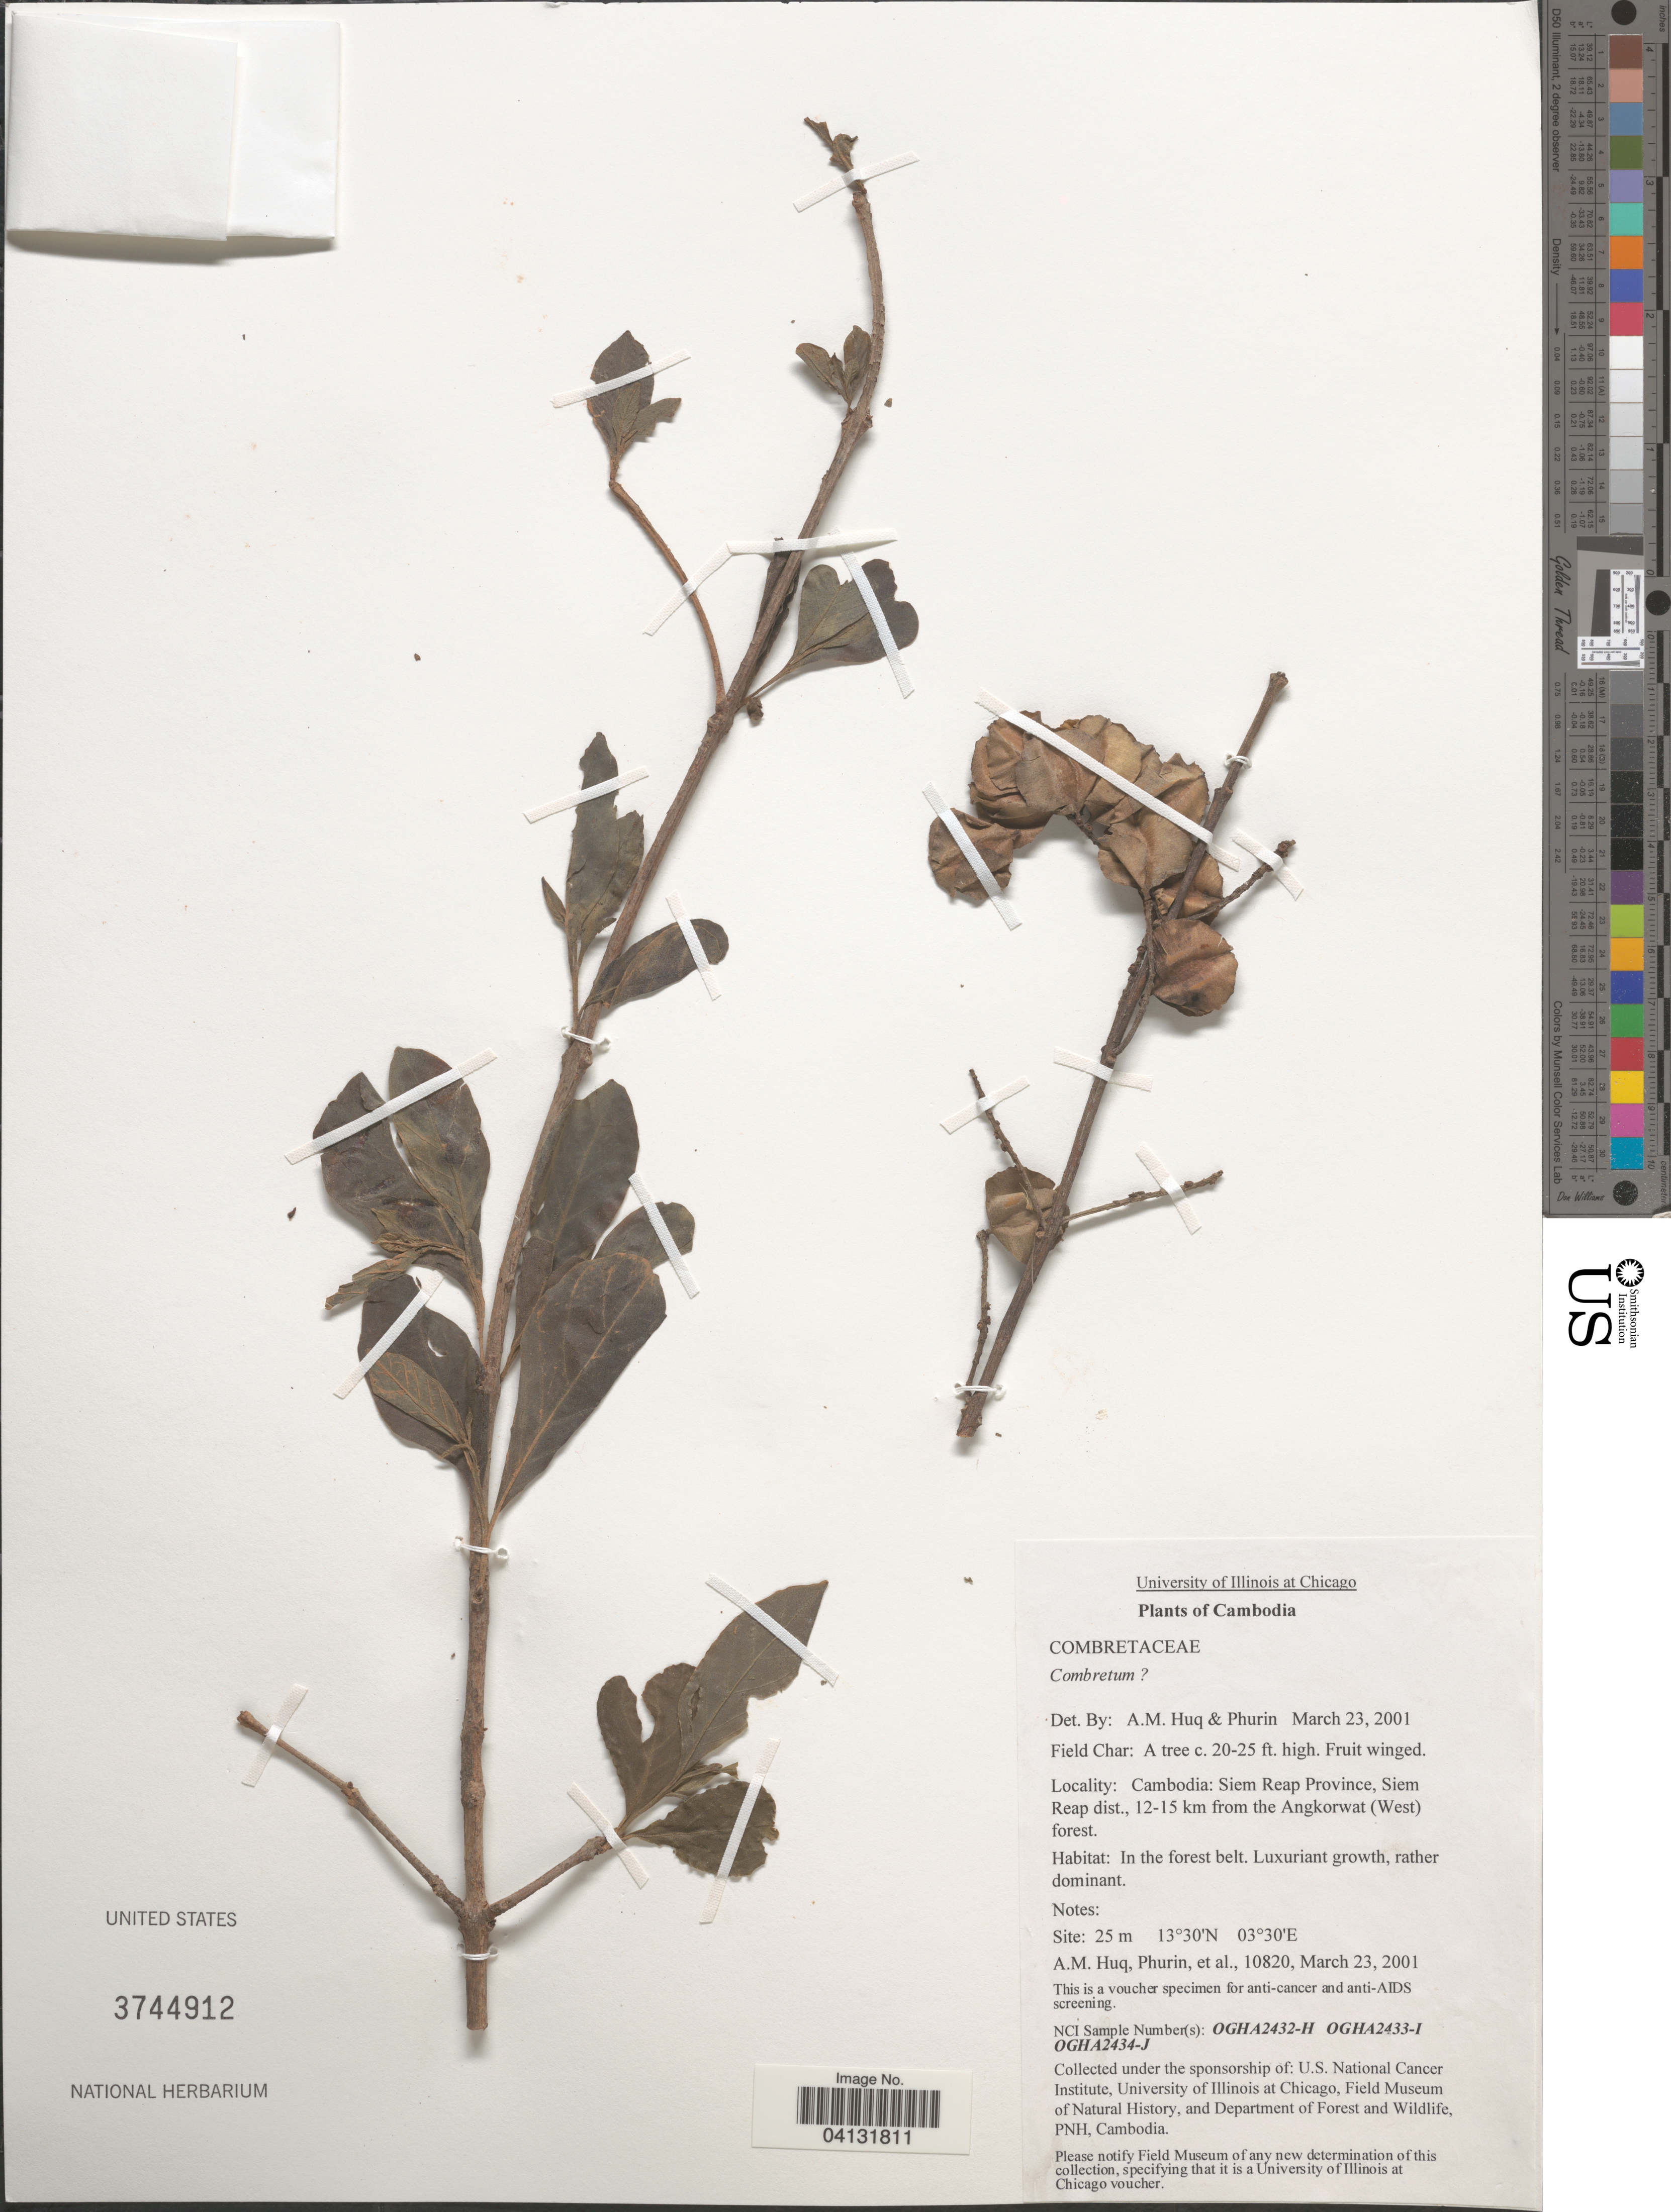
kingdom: Plantae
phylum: Tracheophyta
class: Magnoliopsida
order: Myrtales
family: Combretaceae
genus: Combretum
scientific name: Combretum sp.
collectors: A. M. Huq, -. Phurin & et al.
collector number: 10820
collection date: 2001-03-23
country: Cambodia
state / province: Siĕm Réab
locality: Siem Reap Province, Siem Reap dist., 12-15 km from the Angkorwat (West) forest.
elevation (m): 25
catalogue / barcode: US 3744912